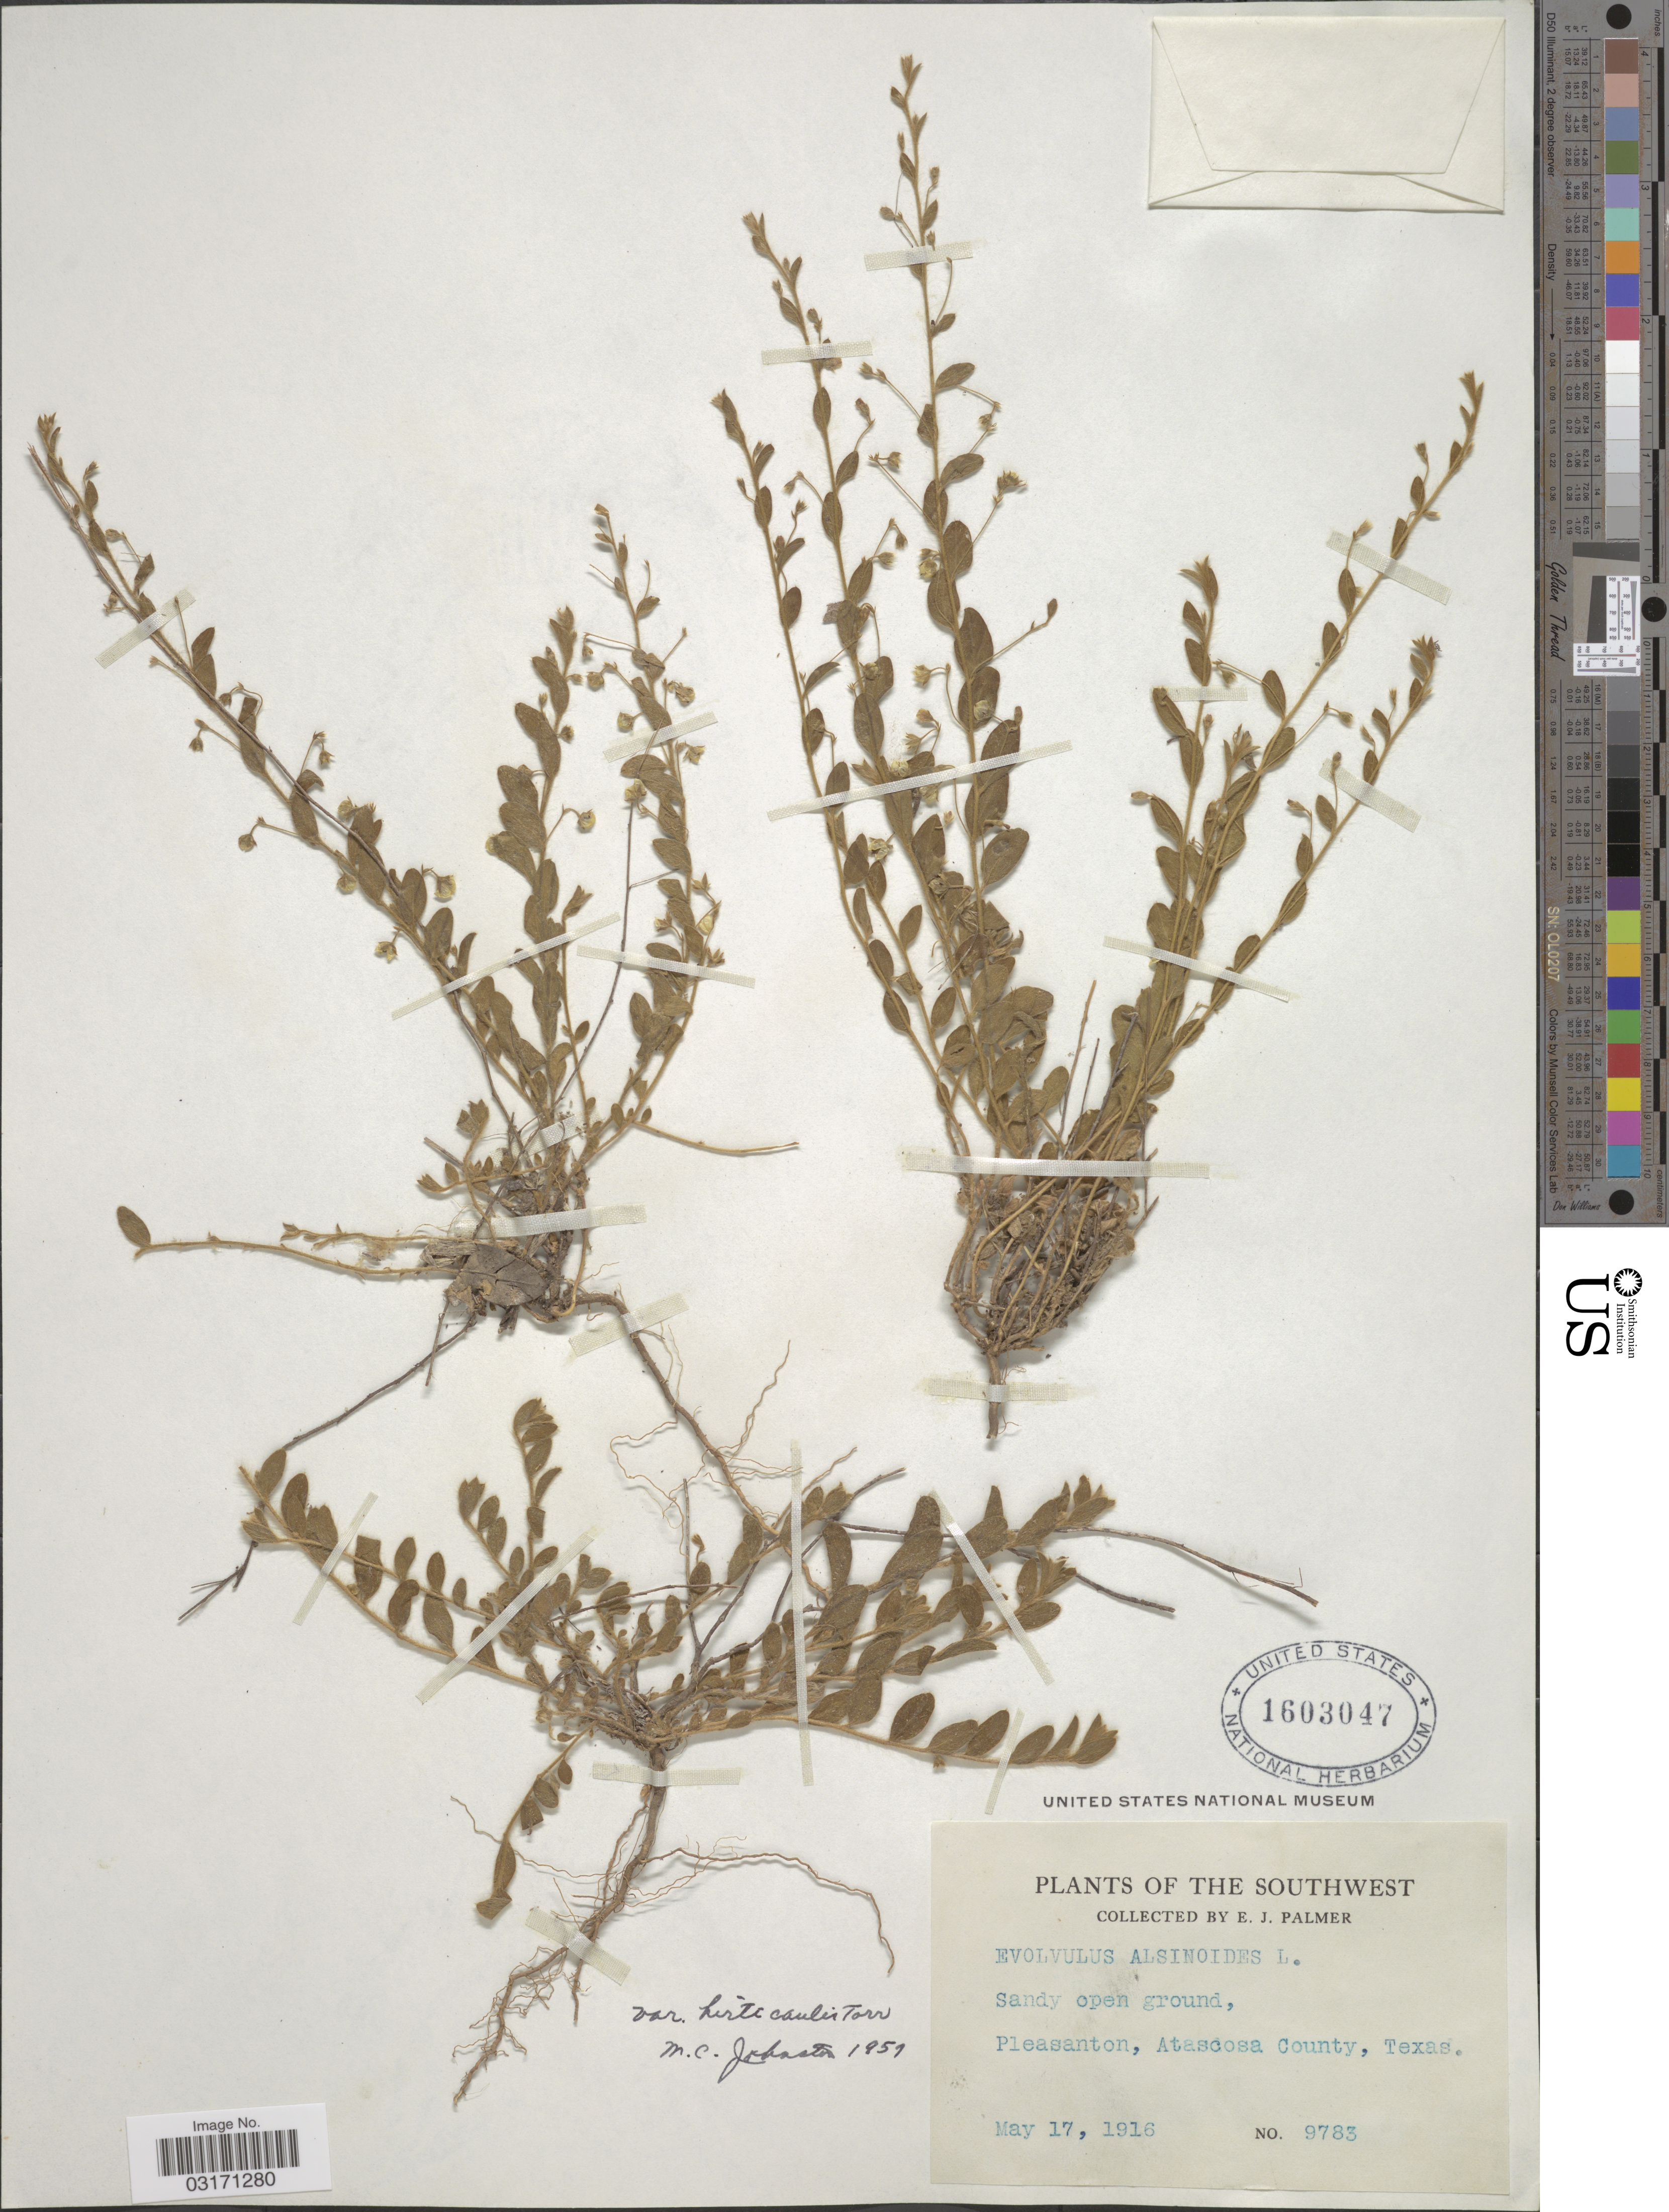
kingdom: Plantae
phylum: Tracheophyta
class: Magnoliopsida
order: Solanales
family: Convolvulaceae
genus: Evolvulus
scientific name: Evolvulus alsinoides var. hirticaulis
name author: Torr.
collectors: E. J. Palmer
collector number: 9783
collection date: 1916-05-17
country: United States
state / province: Texas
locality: The Southwest. Pleasanton, Atascosa County.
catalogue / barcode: US 1603047